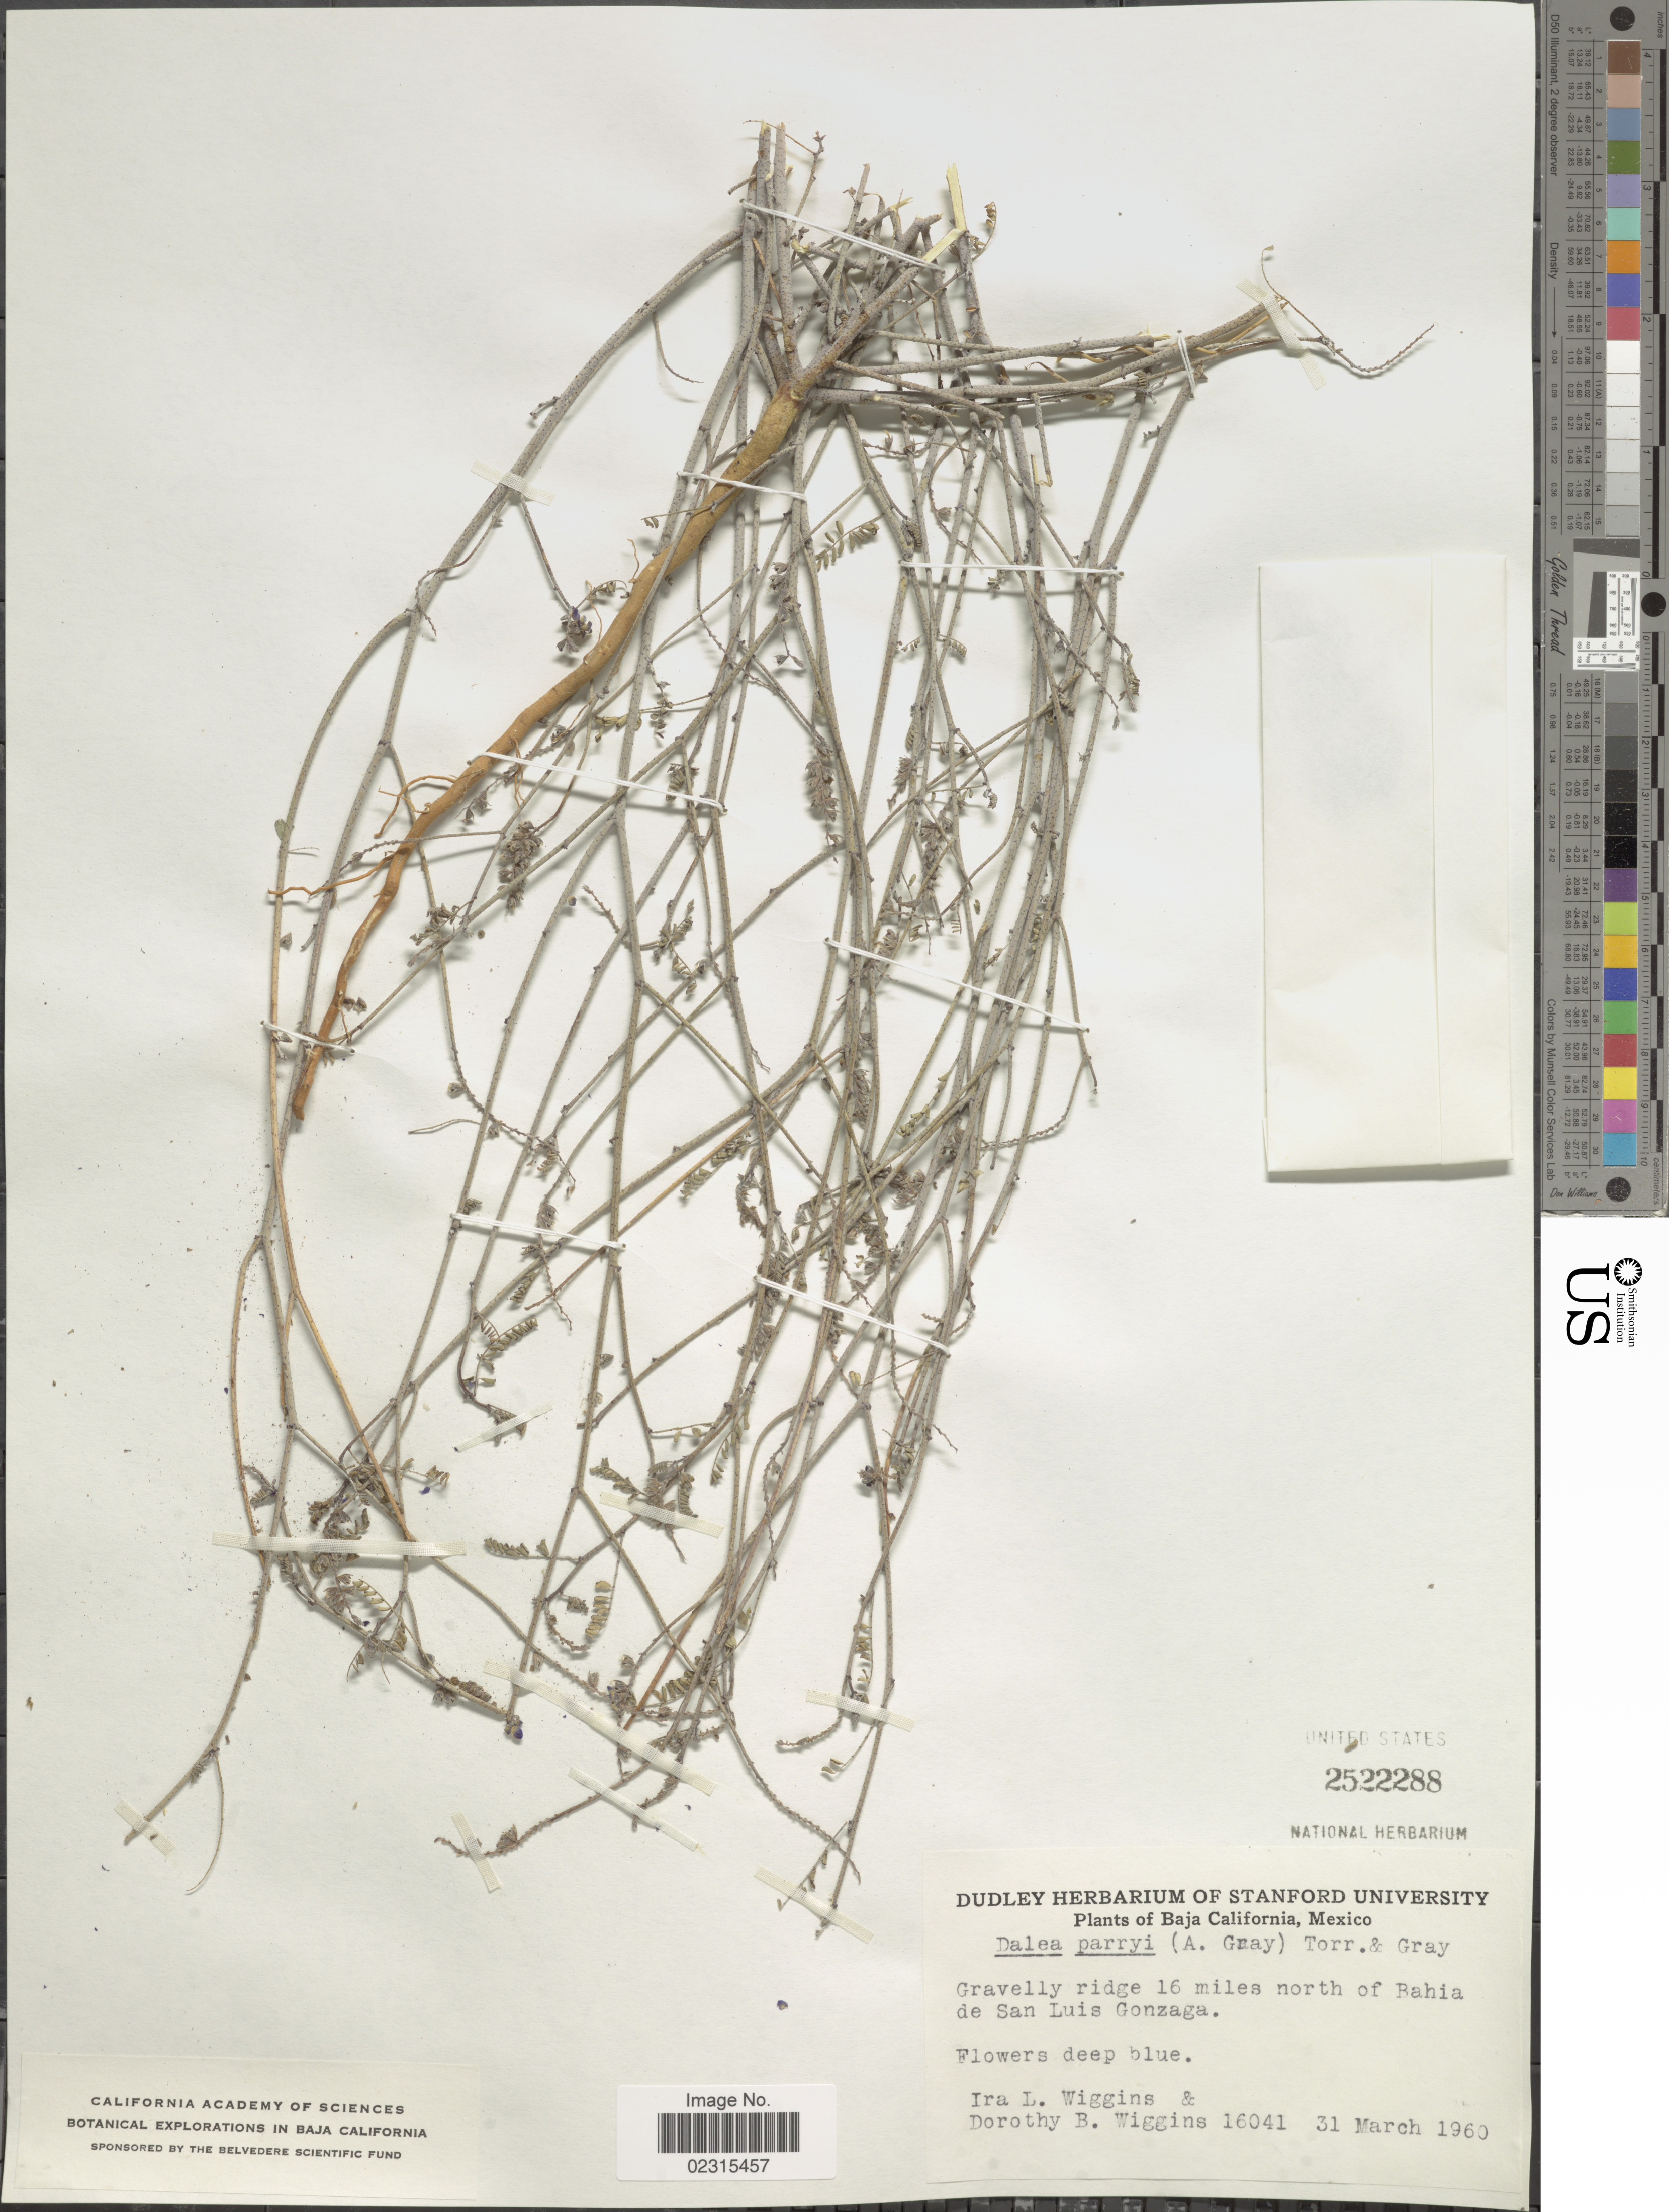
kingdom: Plantae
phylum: Tracheophyta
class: Magnoliopsida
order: Fabales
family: Fabaceae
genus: Marina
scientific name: Marina parryi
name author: (Torr. & A. Gray) Barneby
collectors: I. L. Wiggins & D. B. Wiggins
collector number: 16041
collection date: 1960-03-31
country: Mexico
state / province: Baja California Norte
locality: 16 miles north of Bahia de San Luis Gonzaga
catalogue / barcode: US 2522288